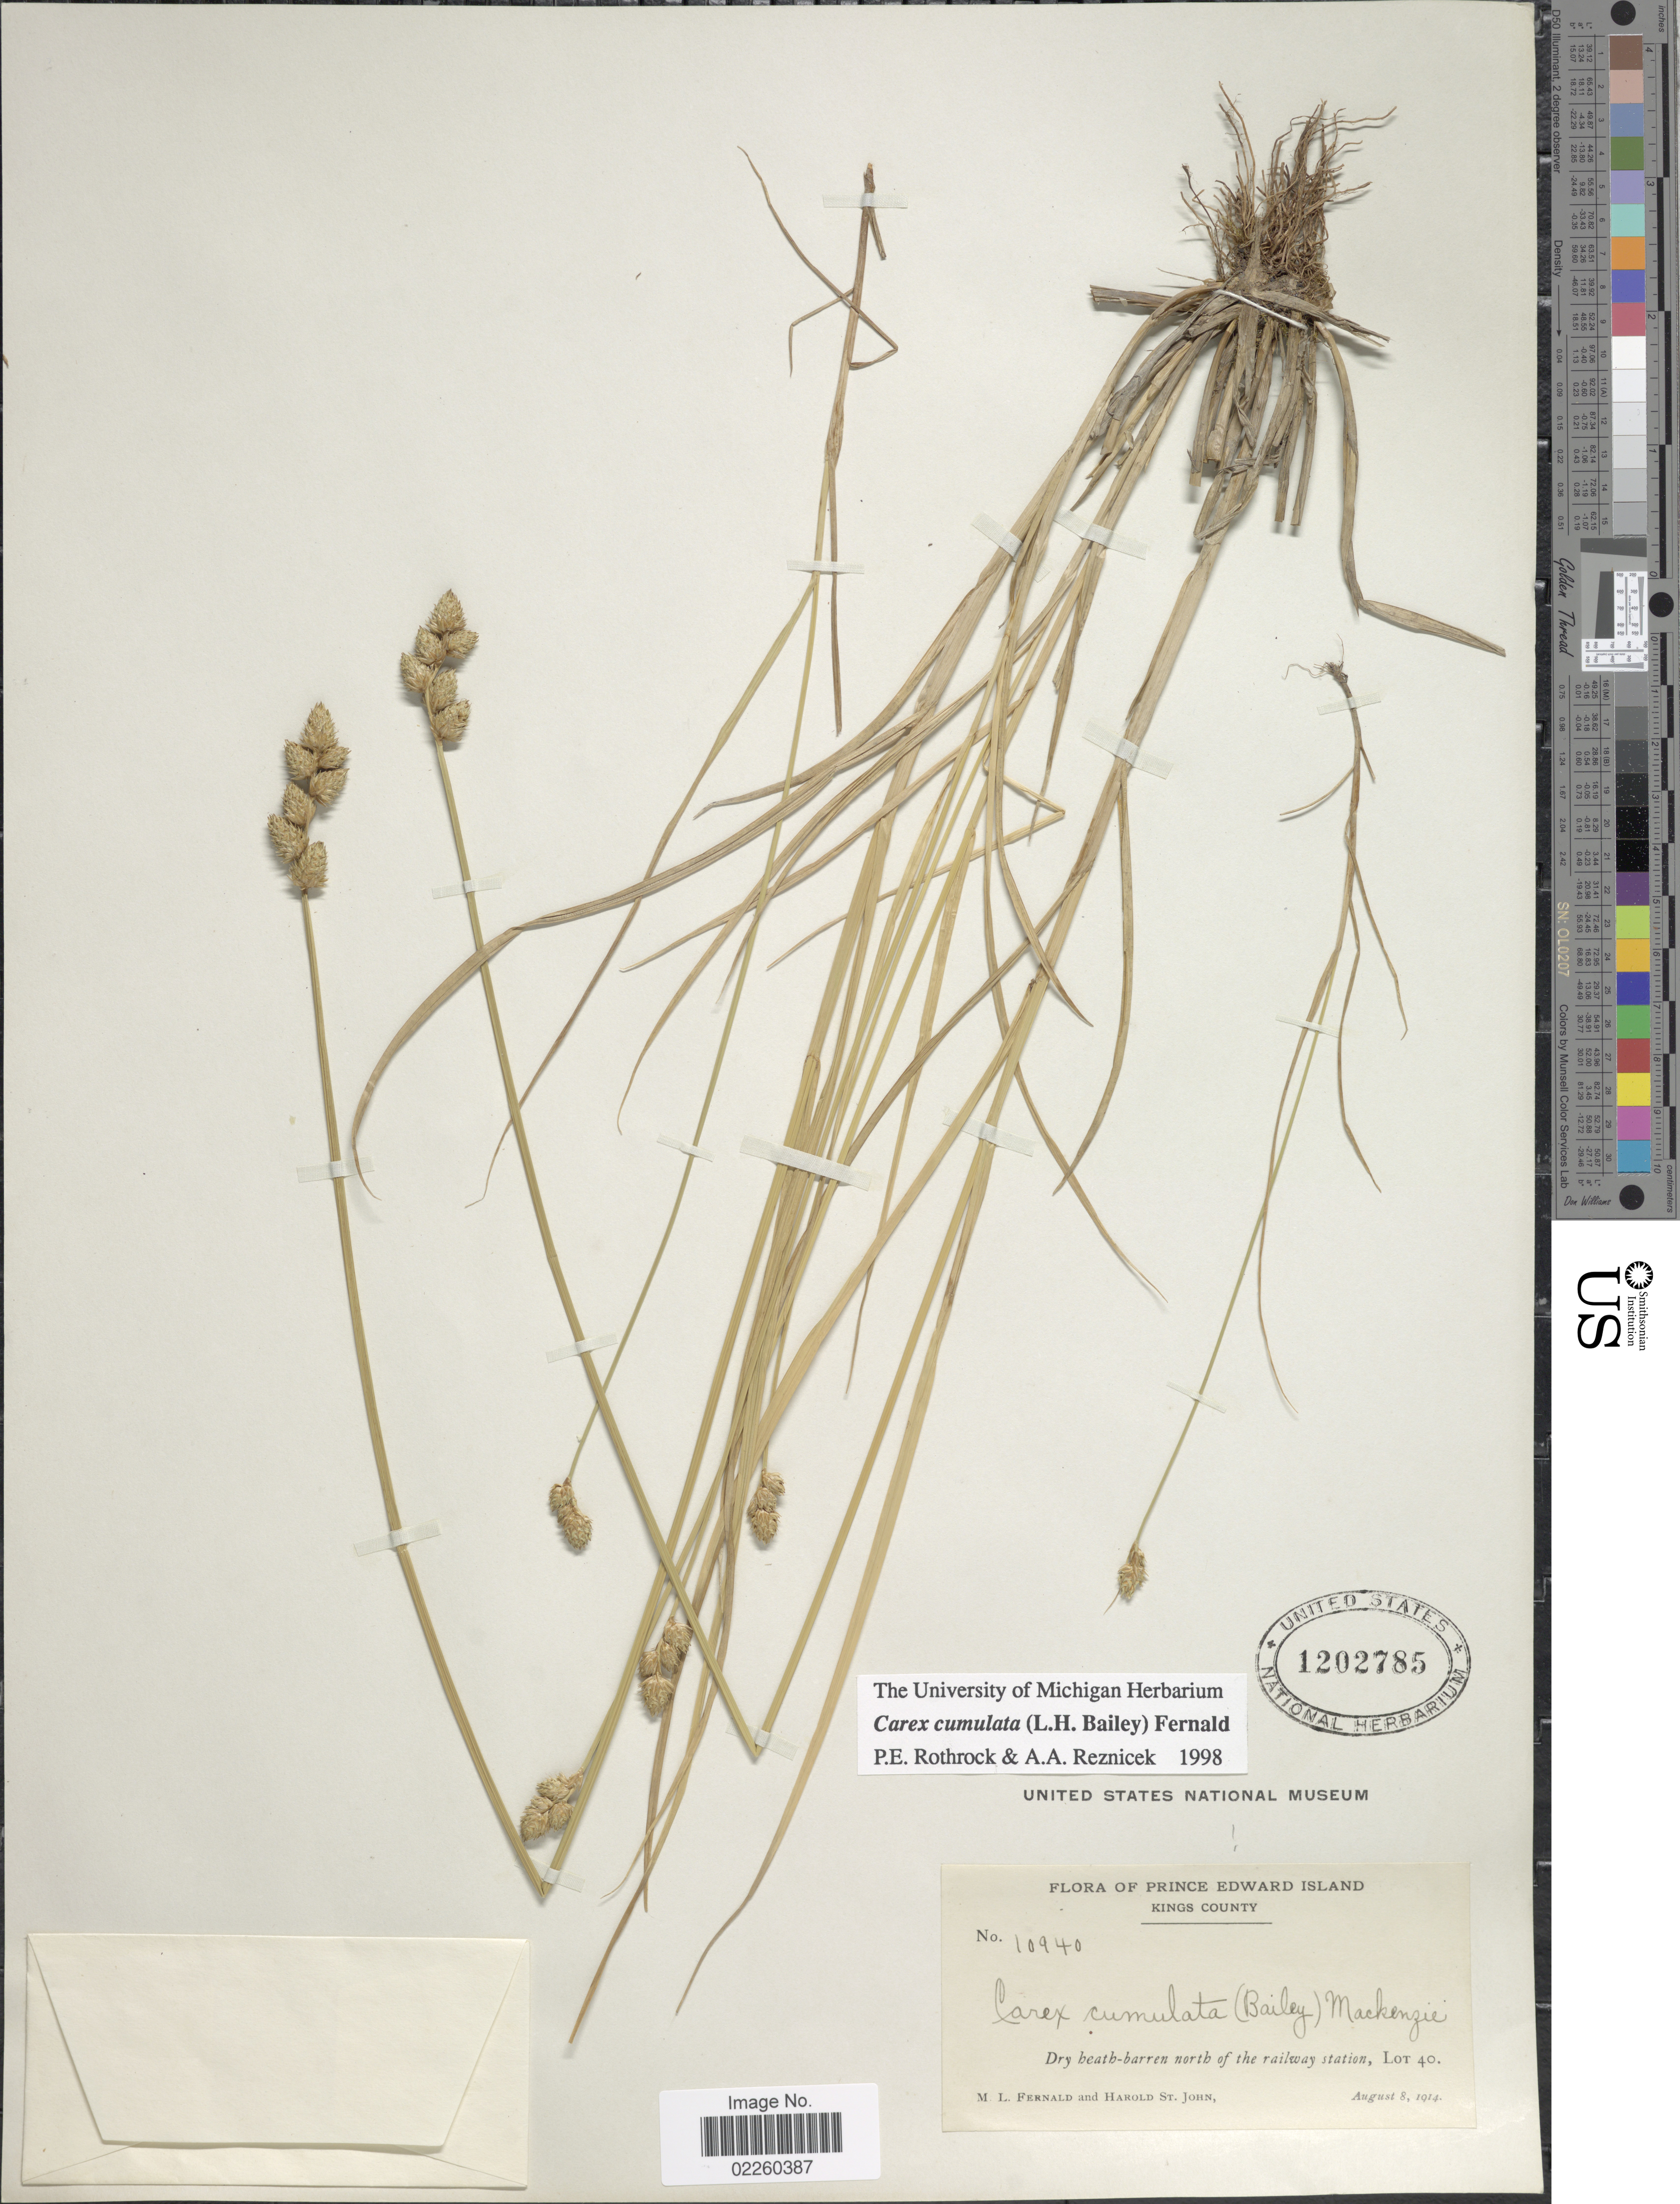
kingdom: Plantae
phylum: Tracheophyta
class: Liliopsida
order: Poales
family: Cyperaceae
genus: Carex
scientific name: Carex cumulata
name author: (L.H. Bailey) Mack.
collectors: M. L. Fernald & H. St. John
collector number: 10940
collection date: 1914-08-08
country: Canada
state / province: Prince Edward Island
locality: Kings County, Dry heath-barren of the railway station, Lot 40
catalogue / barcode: US 1202785